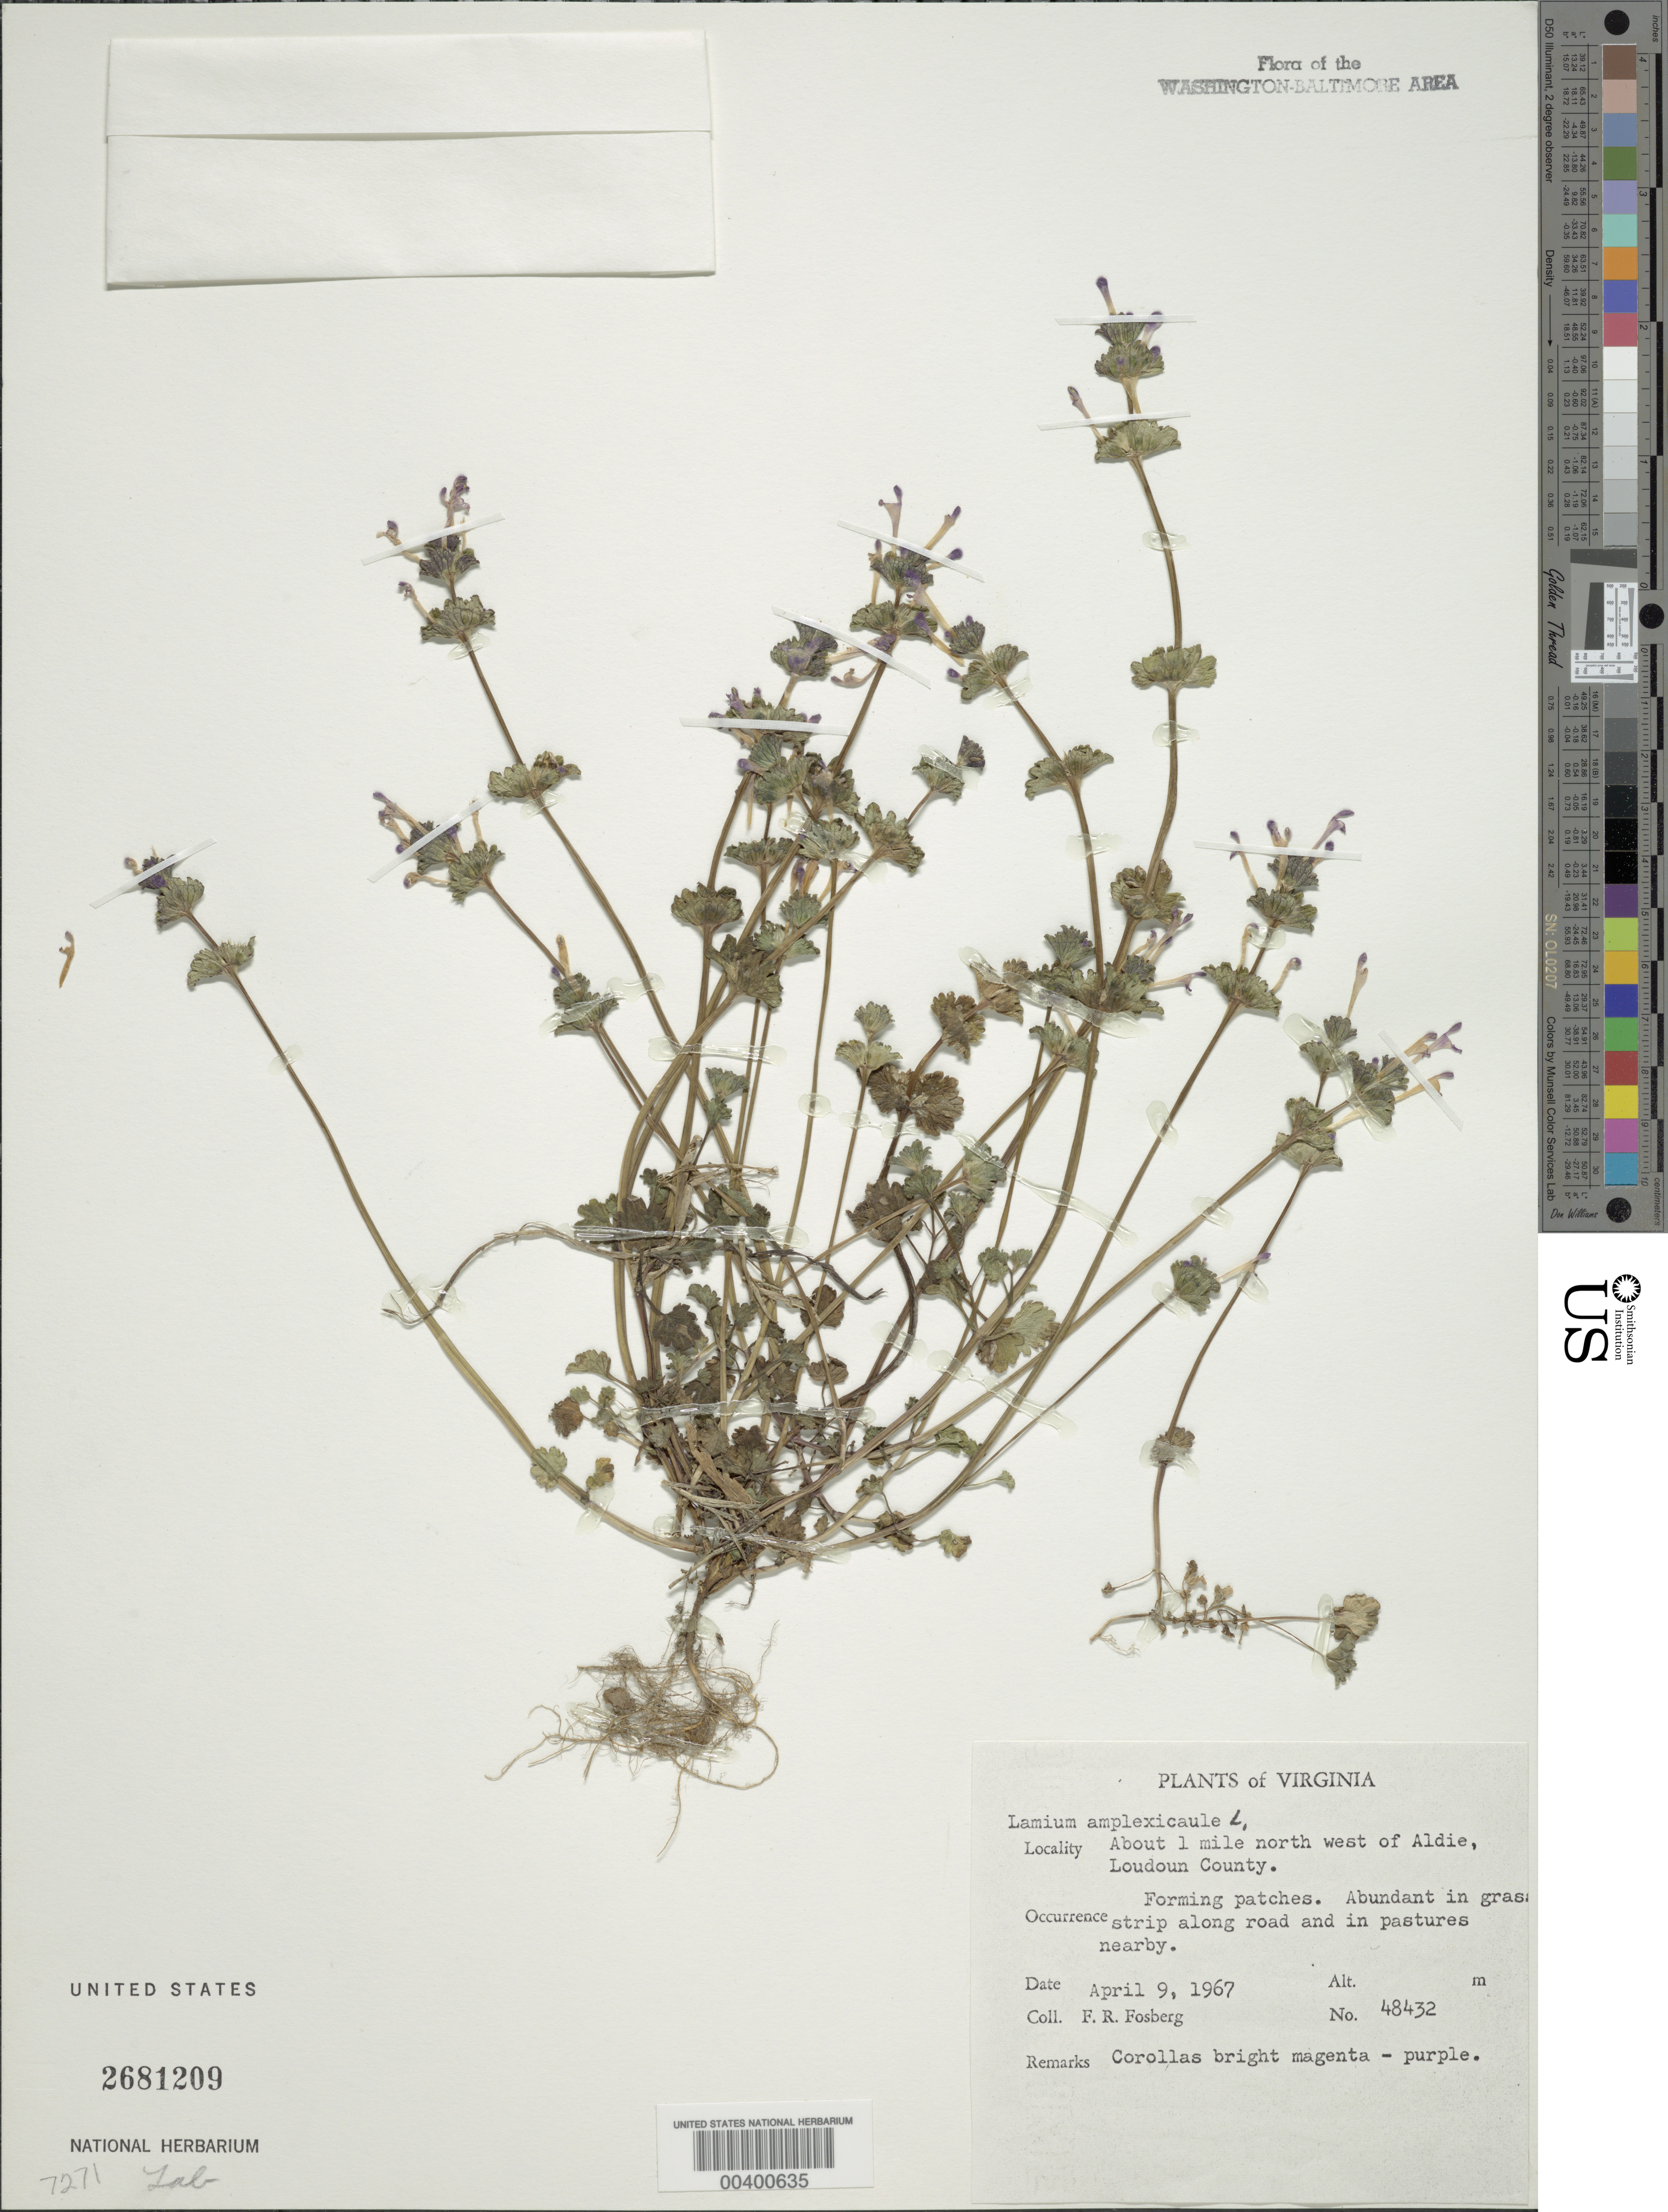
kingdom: Plantae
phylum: Tracheophyta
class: Magnoliopsida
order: Lamiales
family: Lamiaceae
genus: Lamium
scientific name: Lamium amplexicaule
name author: L.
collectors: F. R. Fosberg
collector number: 48432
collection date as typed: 09 Apr 1967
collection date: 1967-04-09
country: United States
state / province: Virginia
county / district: Loudoun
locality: Northwest of Aldie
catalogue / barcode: US 2681209